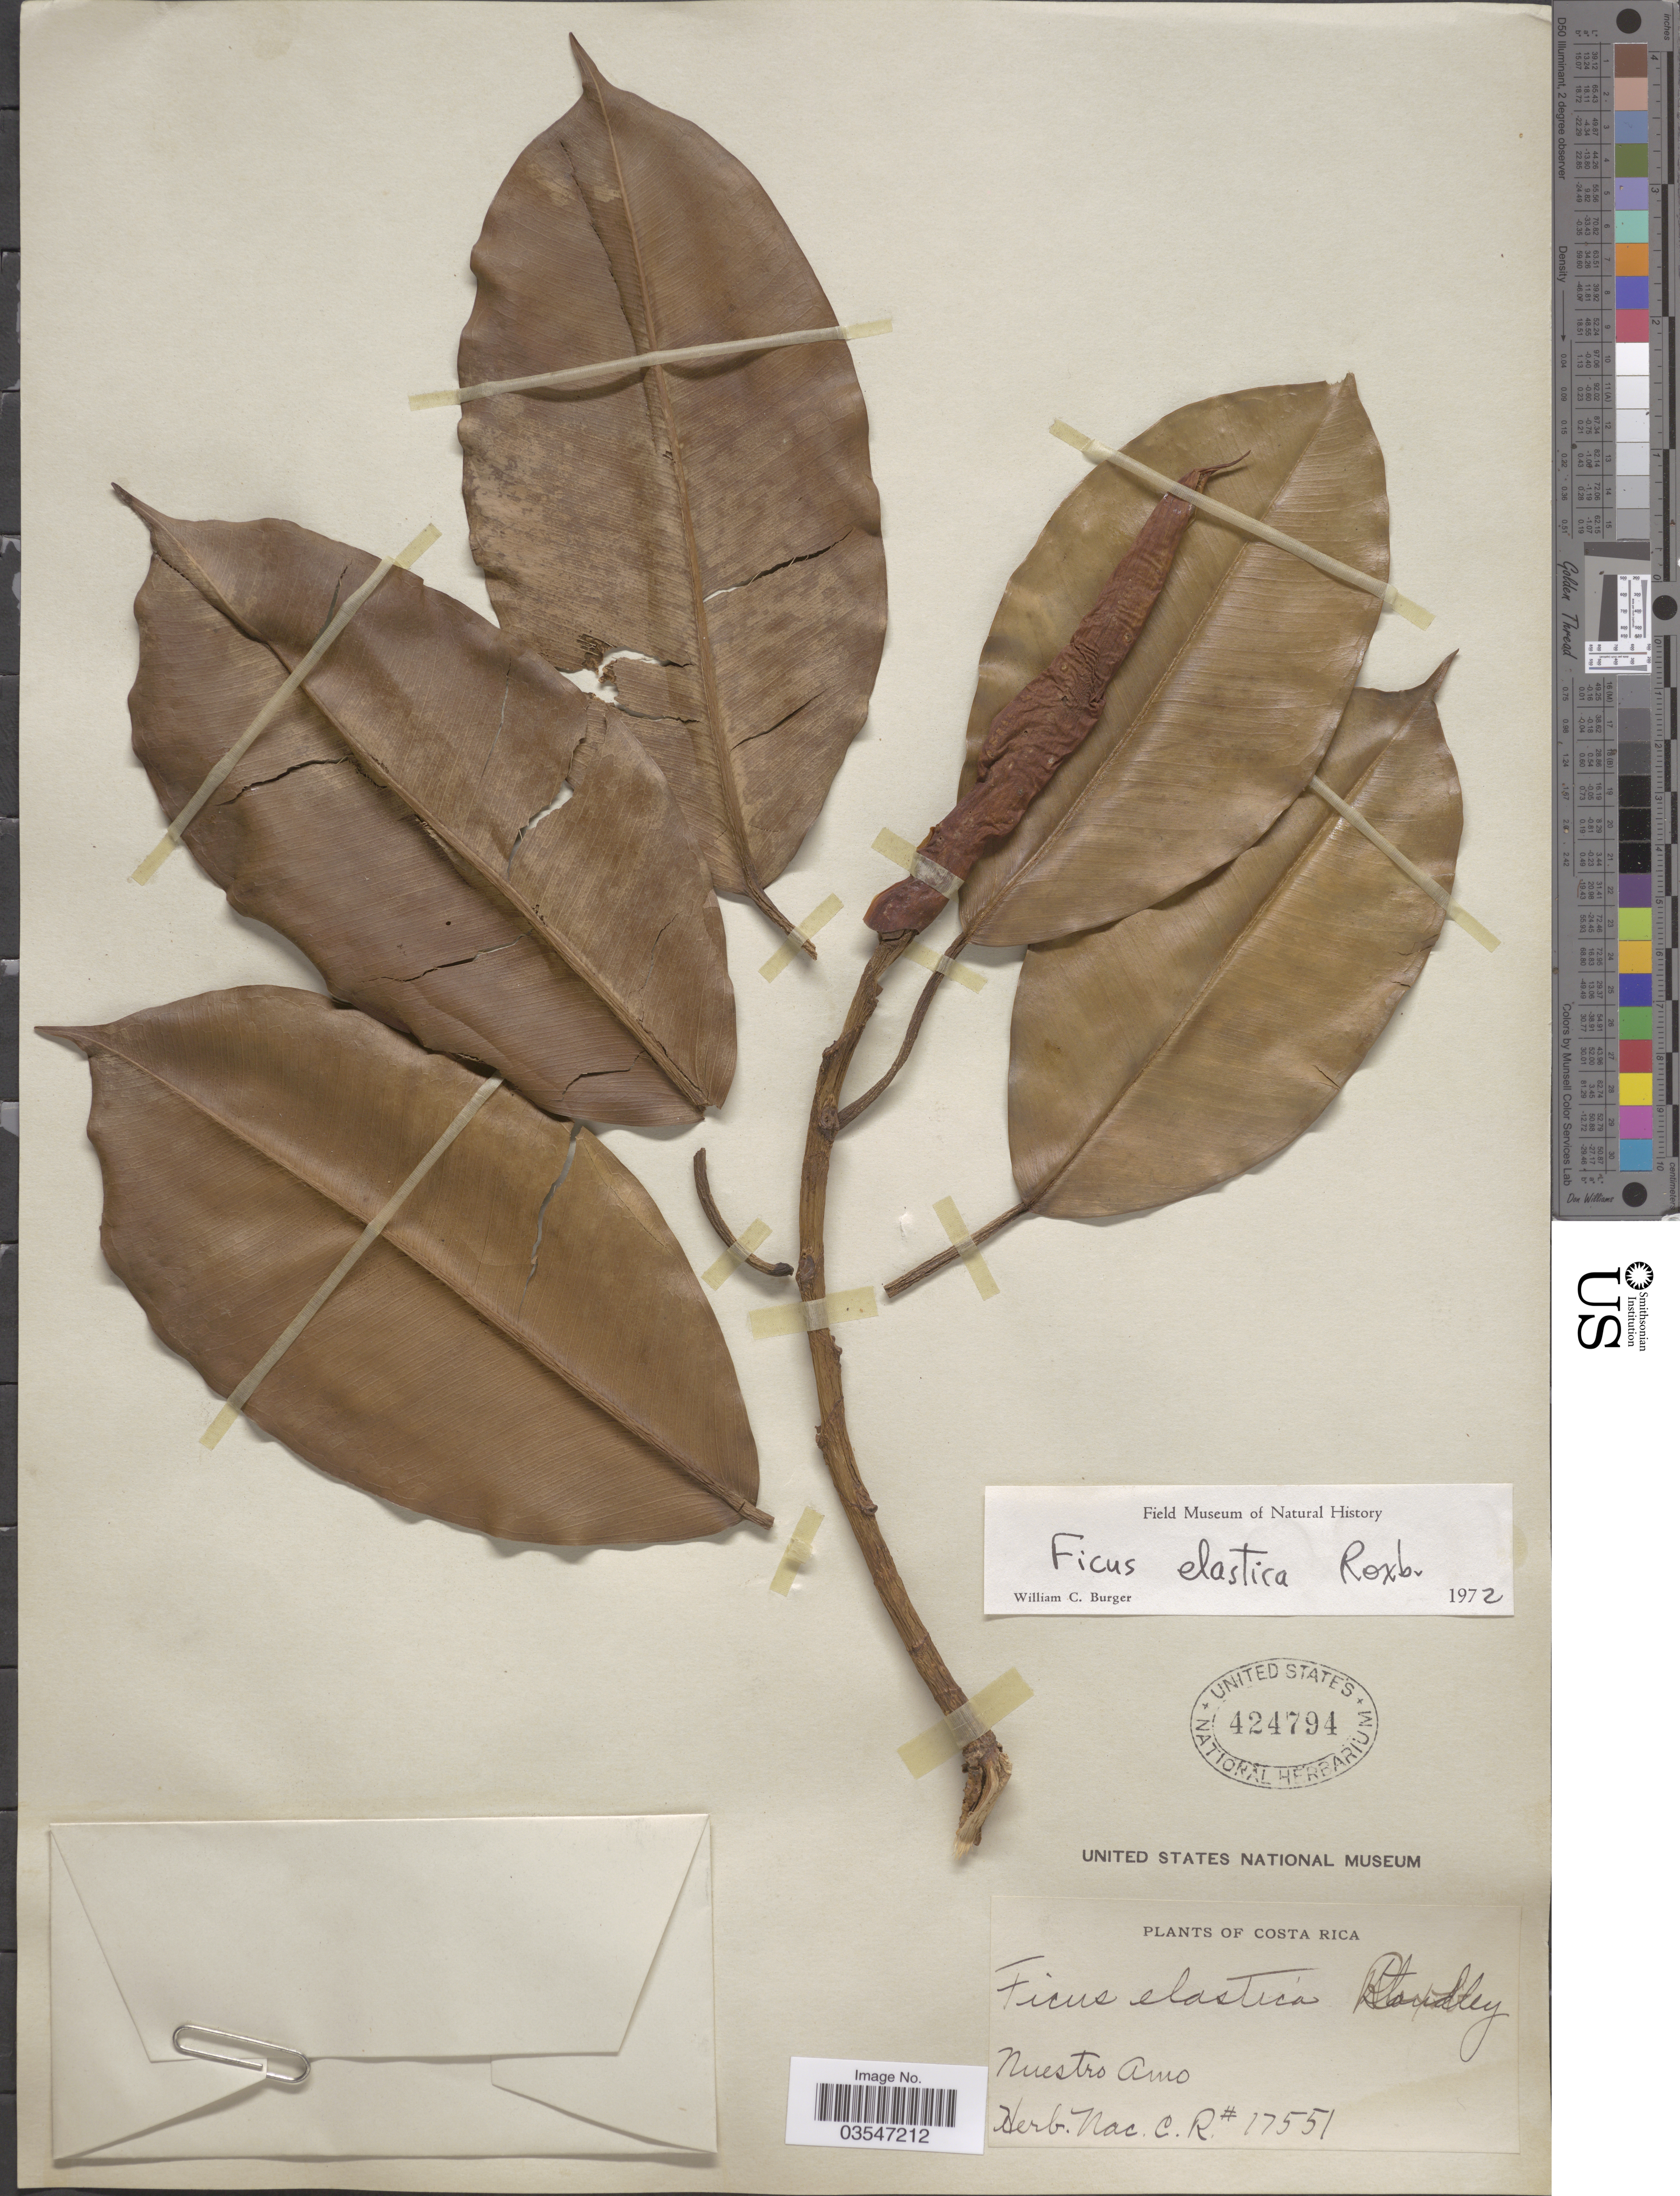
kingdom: Plantae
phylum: Tracheophyta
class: Magnoliopsida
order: Rosales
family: Moraceae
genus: Ficus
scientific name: Ficus elastica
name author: Roxb.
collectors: Museo Nacional de Costa Rica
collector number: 17551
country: Costa Rica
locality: Nuestro Amo.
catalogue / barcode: US 424794